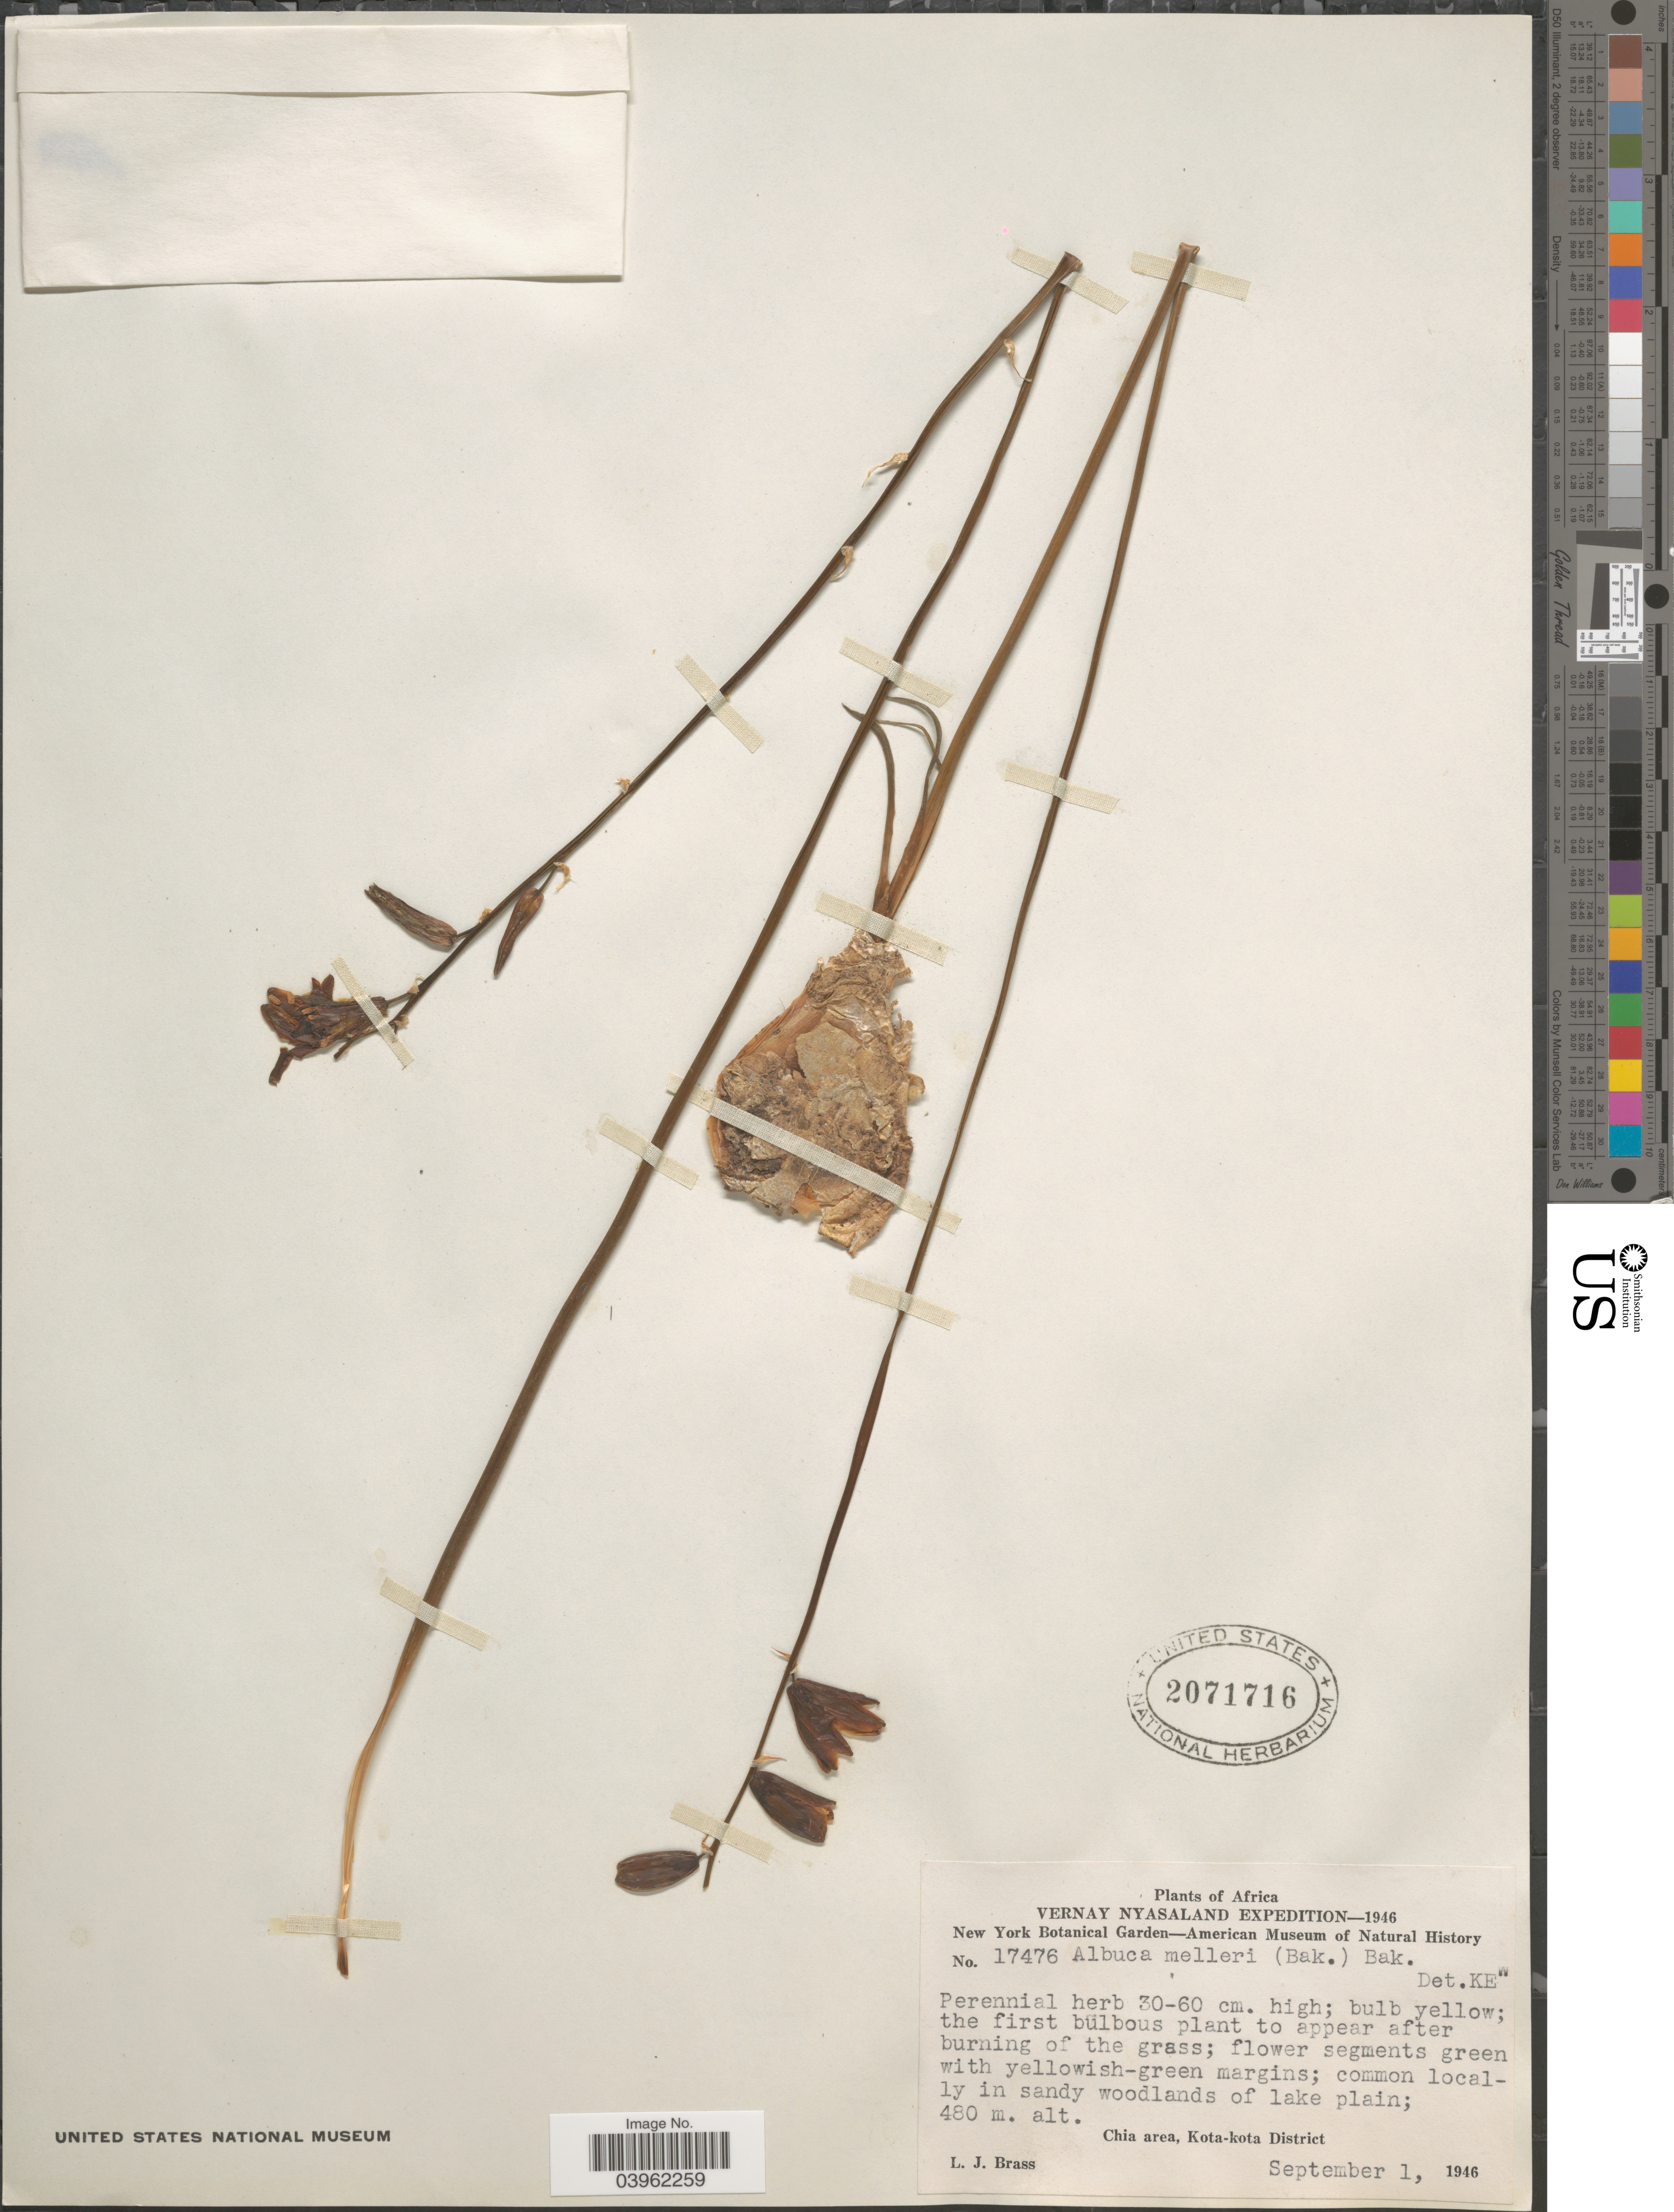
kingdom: Plantae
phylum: Tracheophyta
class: Liliopsida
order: Asparagales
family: Asparagaceae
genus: Albuca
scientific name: Albuca melleri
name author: (Baker) Baker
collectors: L. J. Brass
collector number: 17476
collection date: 1946-09-01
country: Malawi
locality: Vernay Nyasaland. Chia area, Kota-kota District.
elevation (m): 480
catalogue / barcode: US 2071716